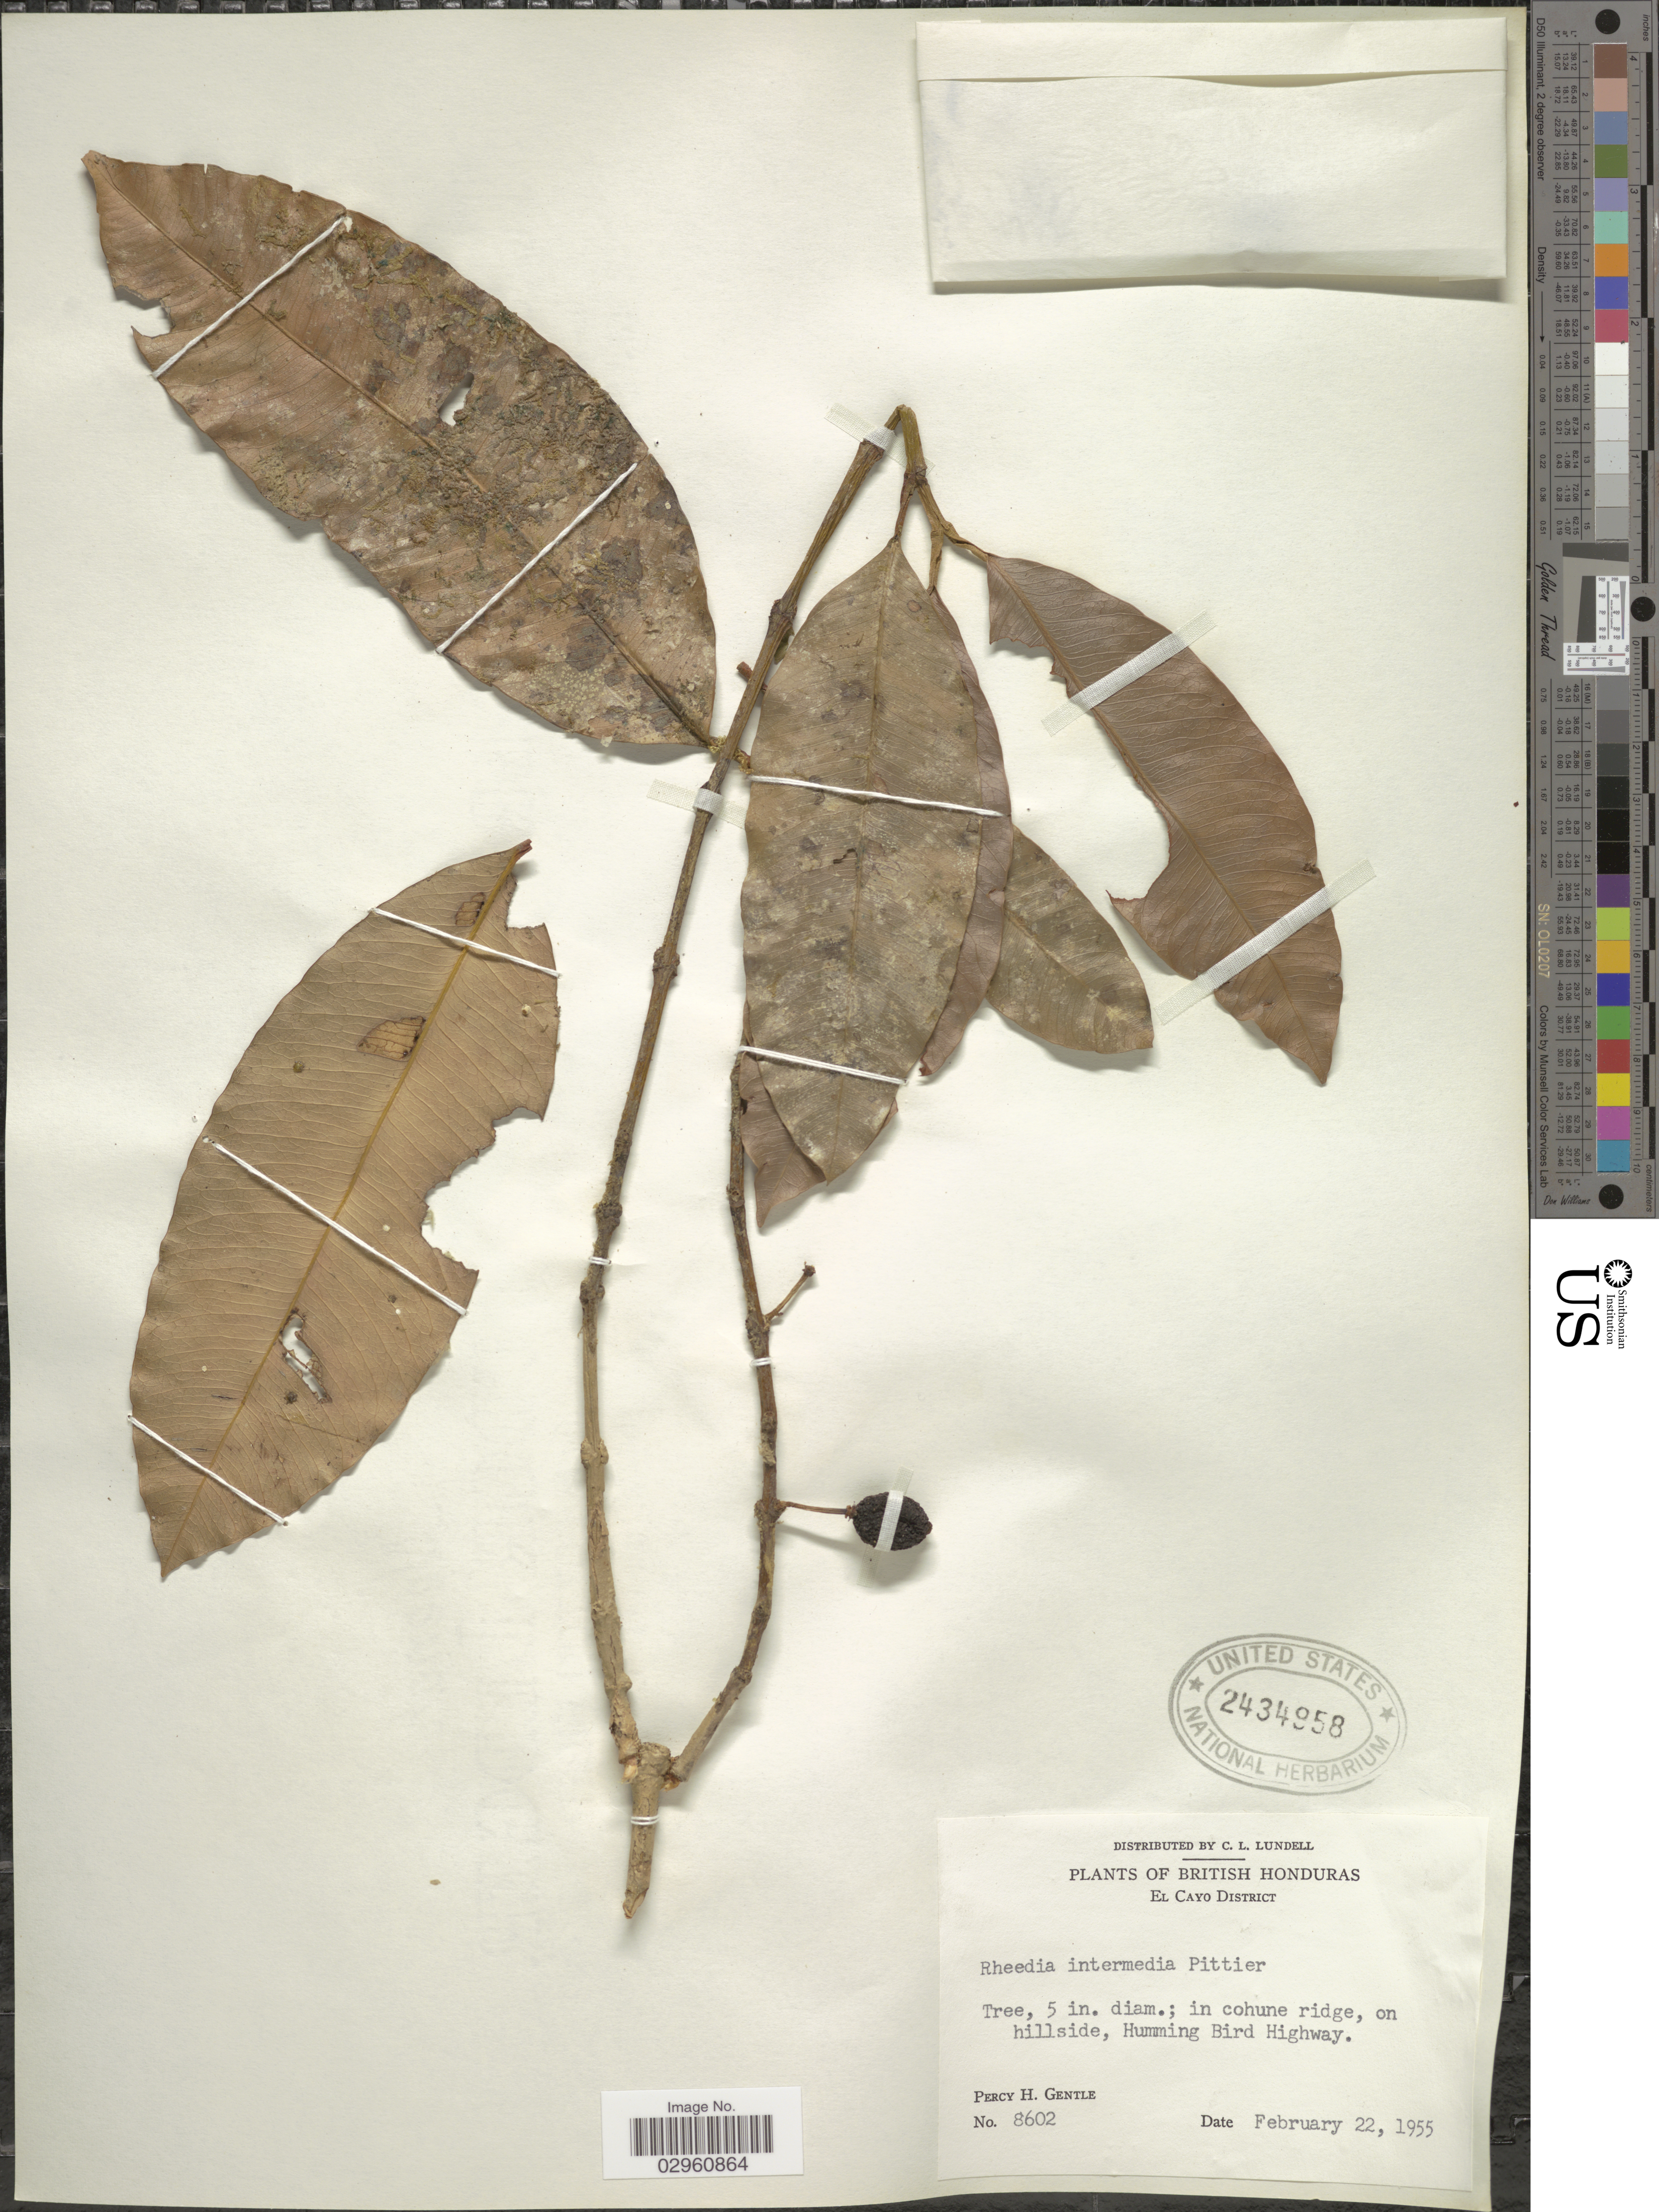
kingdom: Plantae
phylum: Tracheophyta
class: Magnoliopsida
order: Malpighiales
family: Clusiaceae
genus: Garcinia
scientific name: Garcinia intermedia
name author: (Pittier) Hammel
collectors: P. H. Gentle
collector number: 8602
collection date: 1955-02-22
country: Belize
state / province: Cayo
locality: British Honduras. El Cayo District. On hillside, Humming Bird Highway.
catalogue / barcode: US 2434958